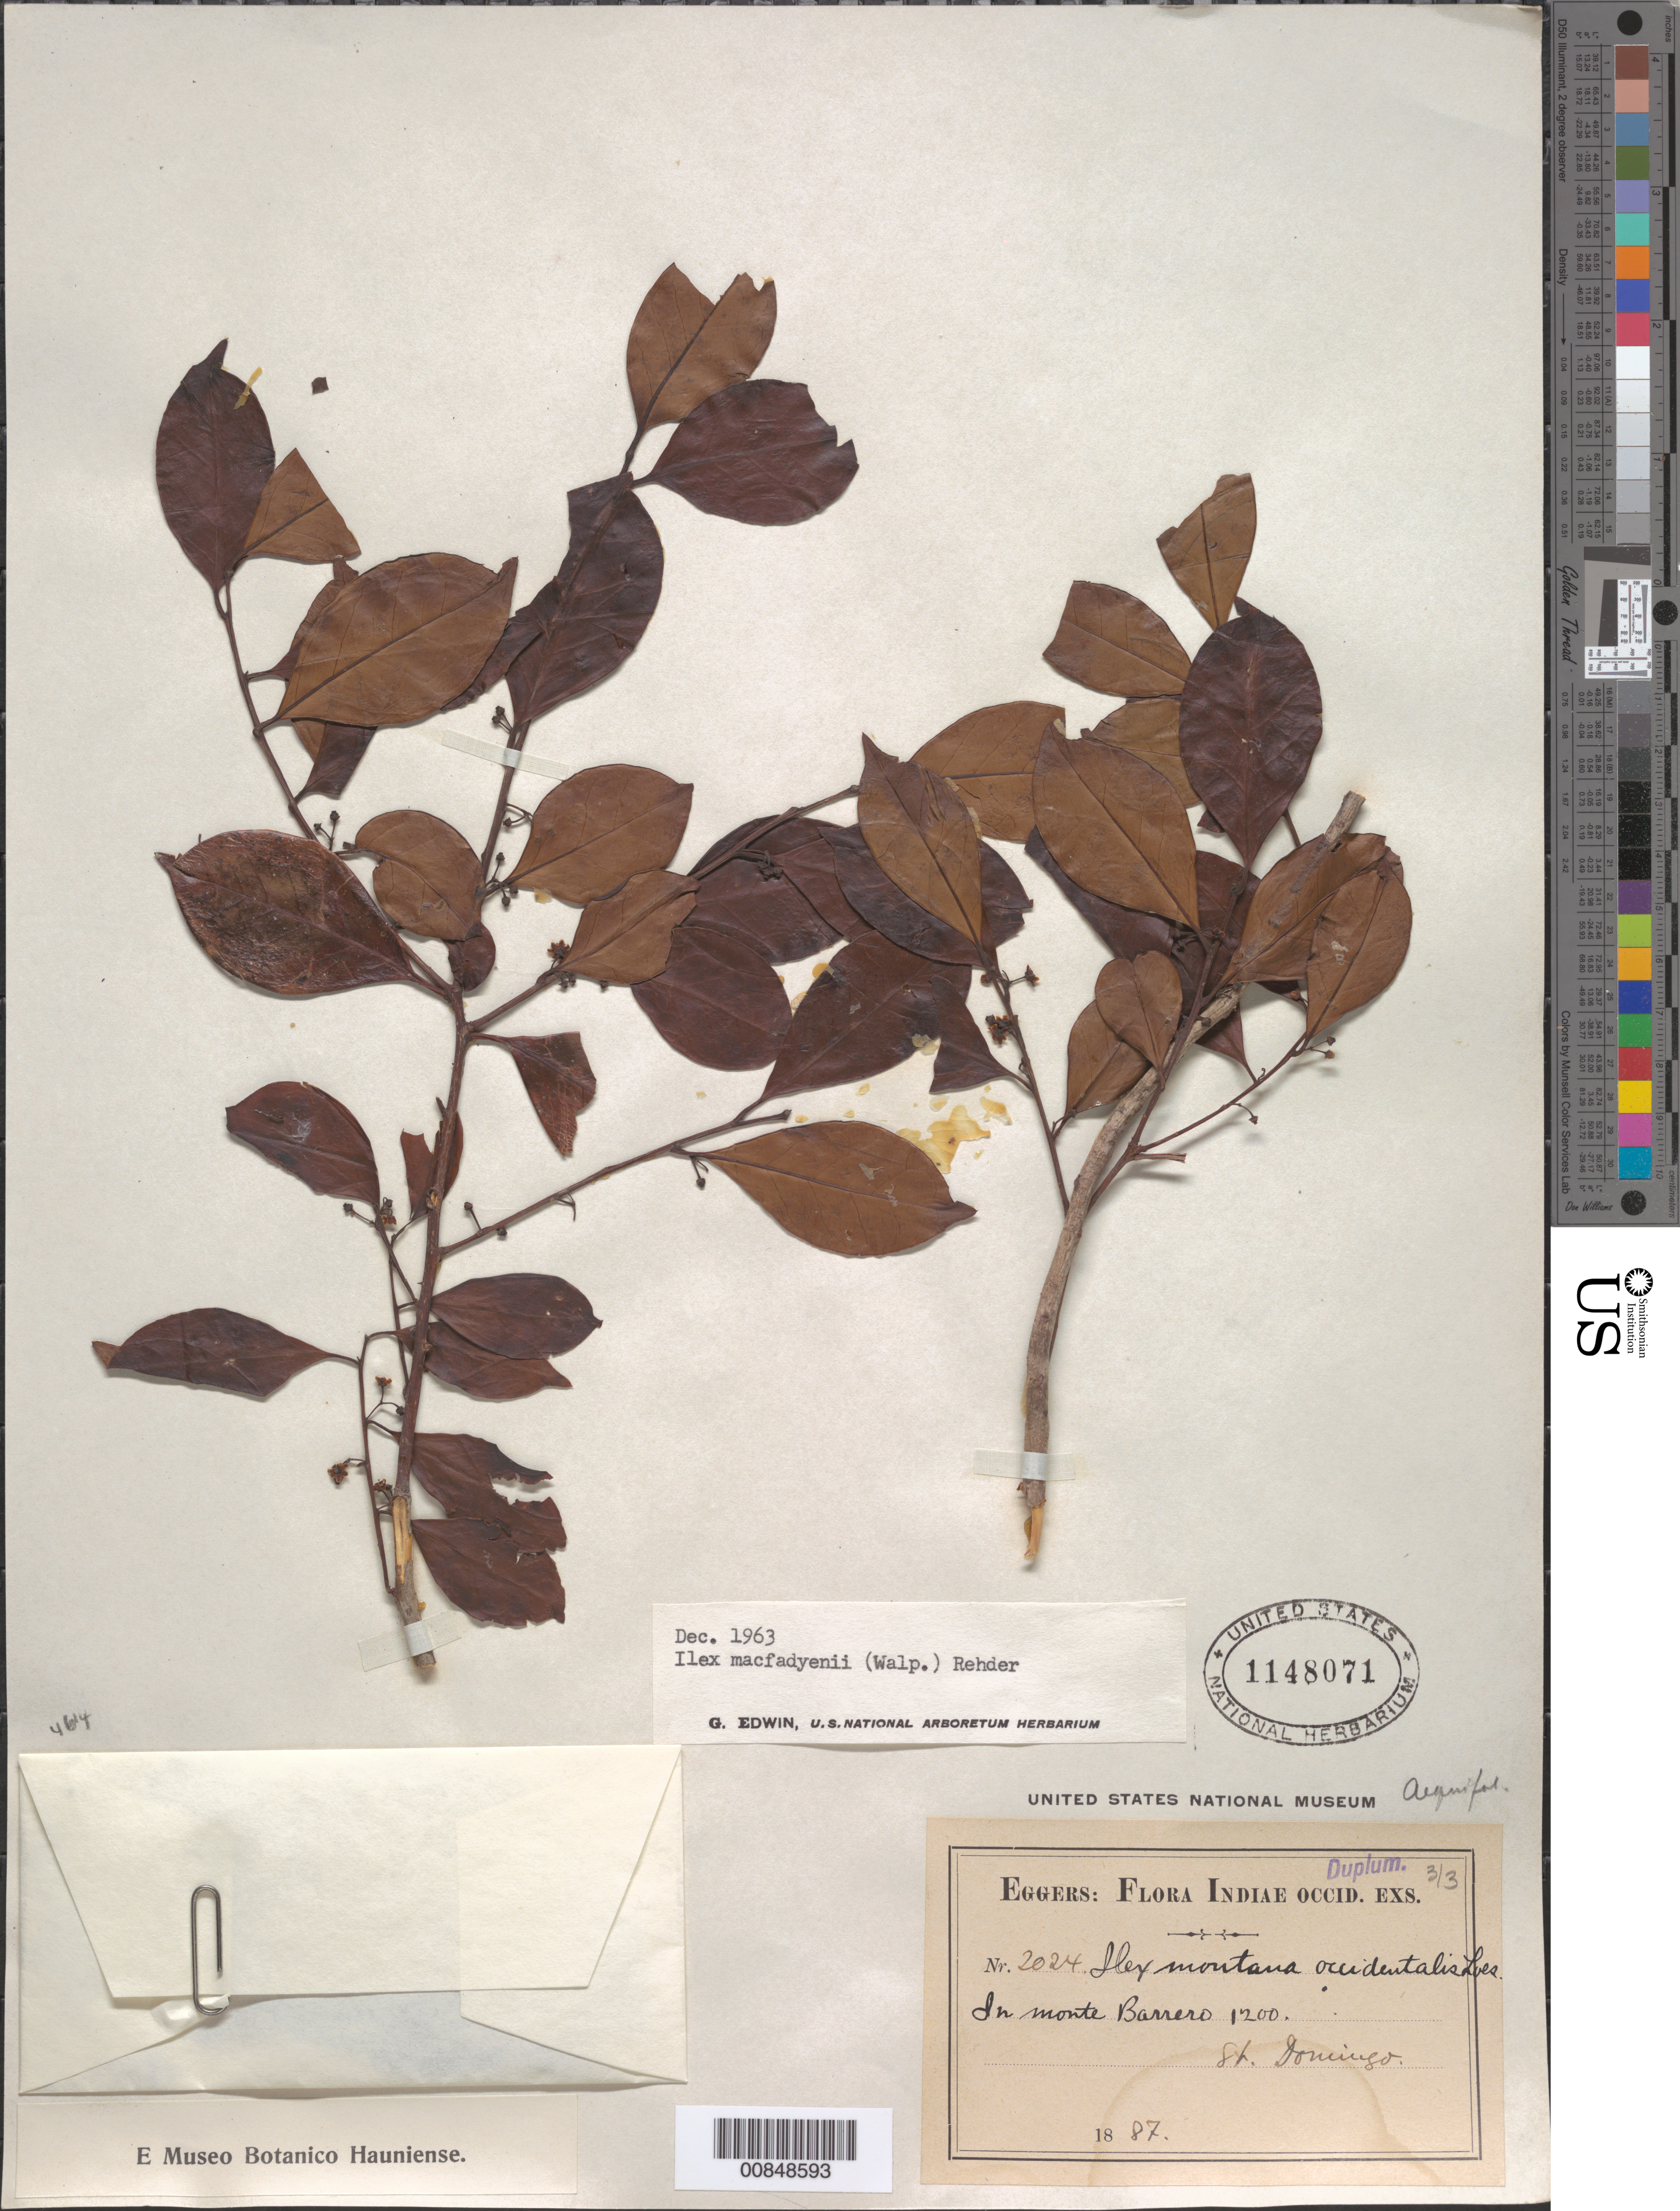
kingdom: Plantae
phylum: Tracheophyta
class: Magnoliopsida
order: Aquifoliales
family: Aquifoliaceae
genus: Ilex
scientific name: Ilex macfadyenii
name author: Rehder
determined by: Edwin, G.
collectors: H. F. A. von Eggers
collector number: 2024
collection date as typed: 23 May 1887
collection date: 1887-05-23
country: Dominican Republic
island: Hispaniola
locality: Monte Barrero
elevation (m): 1200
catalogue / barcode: US 1148071